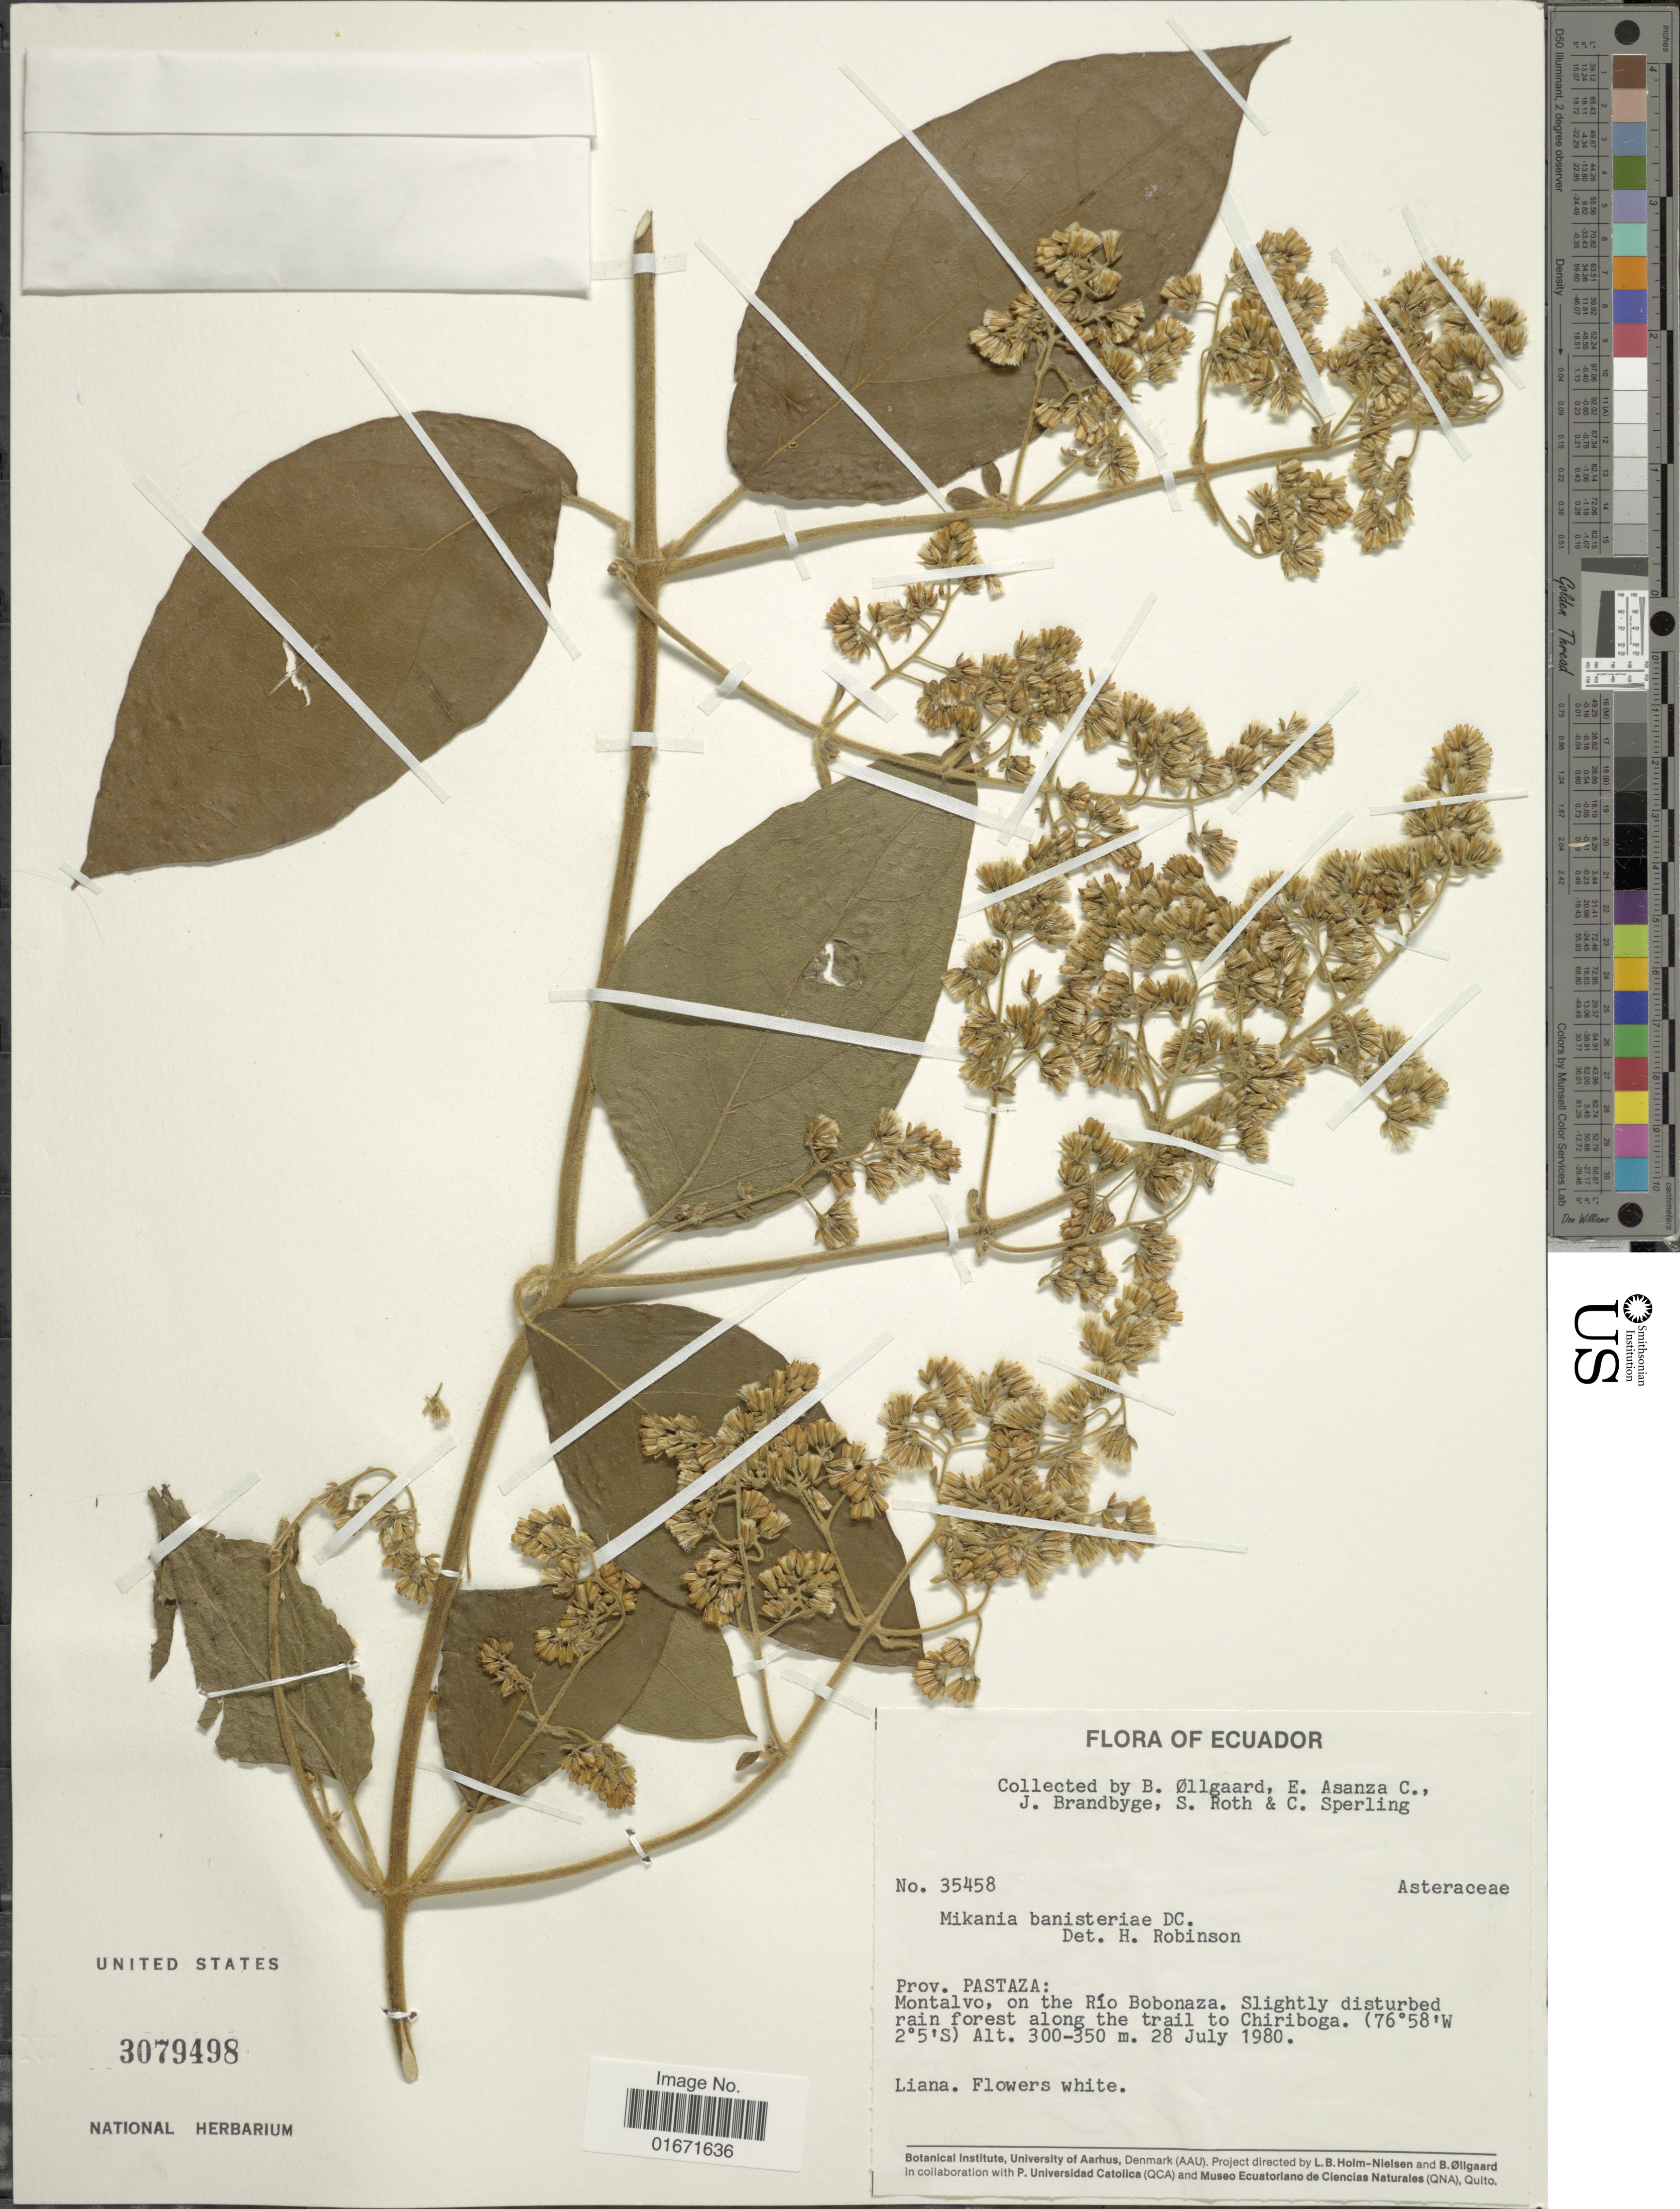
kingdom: Plantae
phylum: Tracheophyta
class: Magnoliopsida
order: Asterales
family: Asteraceae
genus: Mikania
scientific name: Mikania banisteriae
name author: DC.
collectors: B. Øllgaard, E. Asanza C., J. Brandbyge, S. Roth & C. Sperling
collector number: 35458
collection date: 1980-07-28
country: Ecuador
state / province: Pastaza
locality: Prov. Pastaza: Montalvo, on the Río Bobonaza. Slightly disturbed rain forest along the trail to Chiriboga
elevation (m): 300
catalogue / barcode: US 3079498